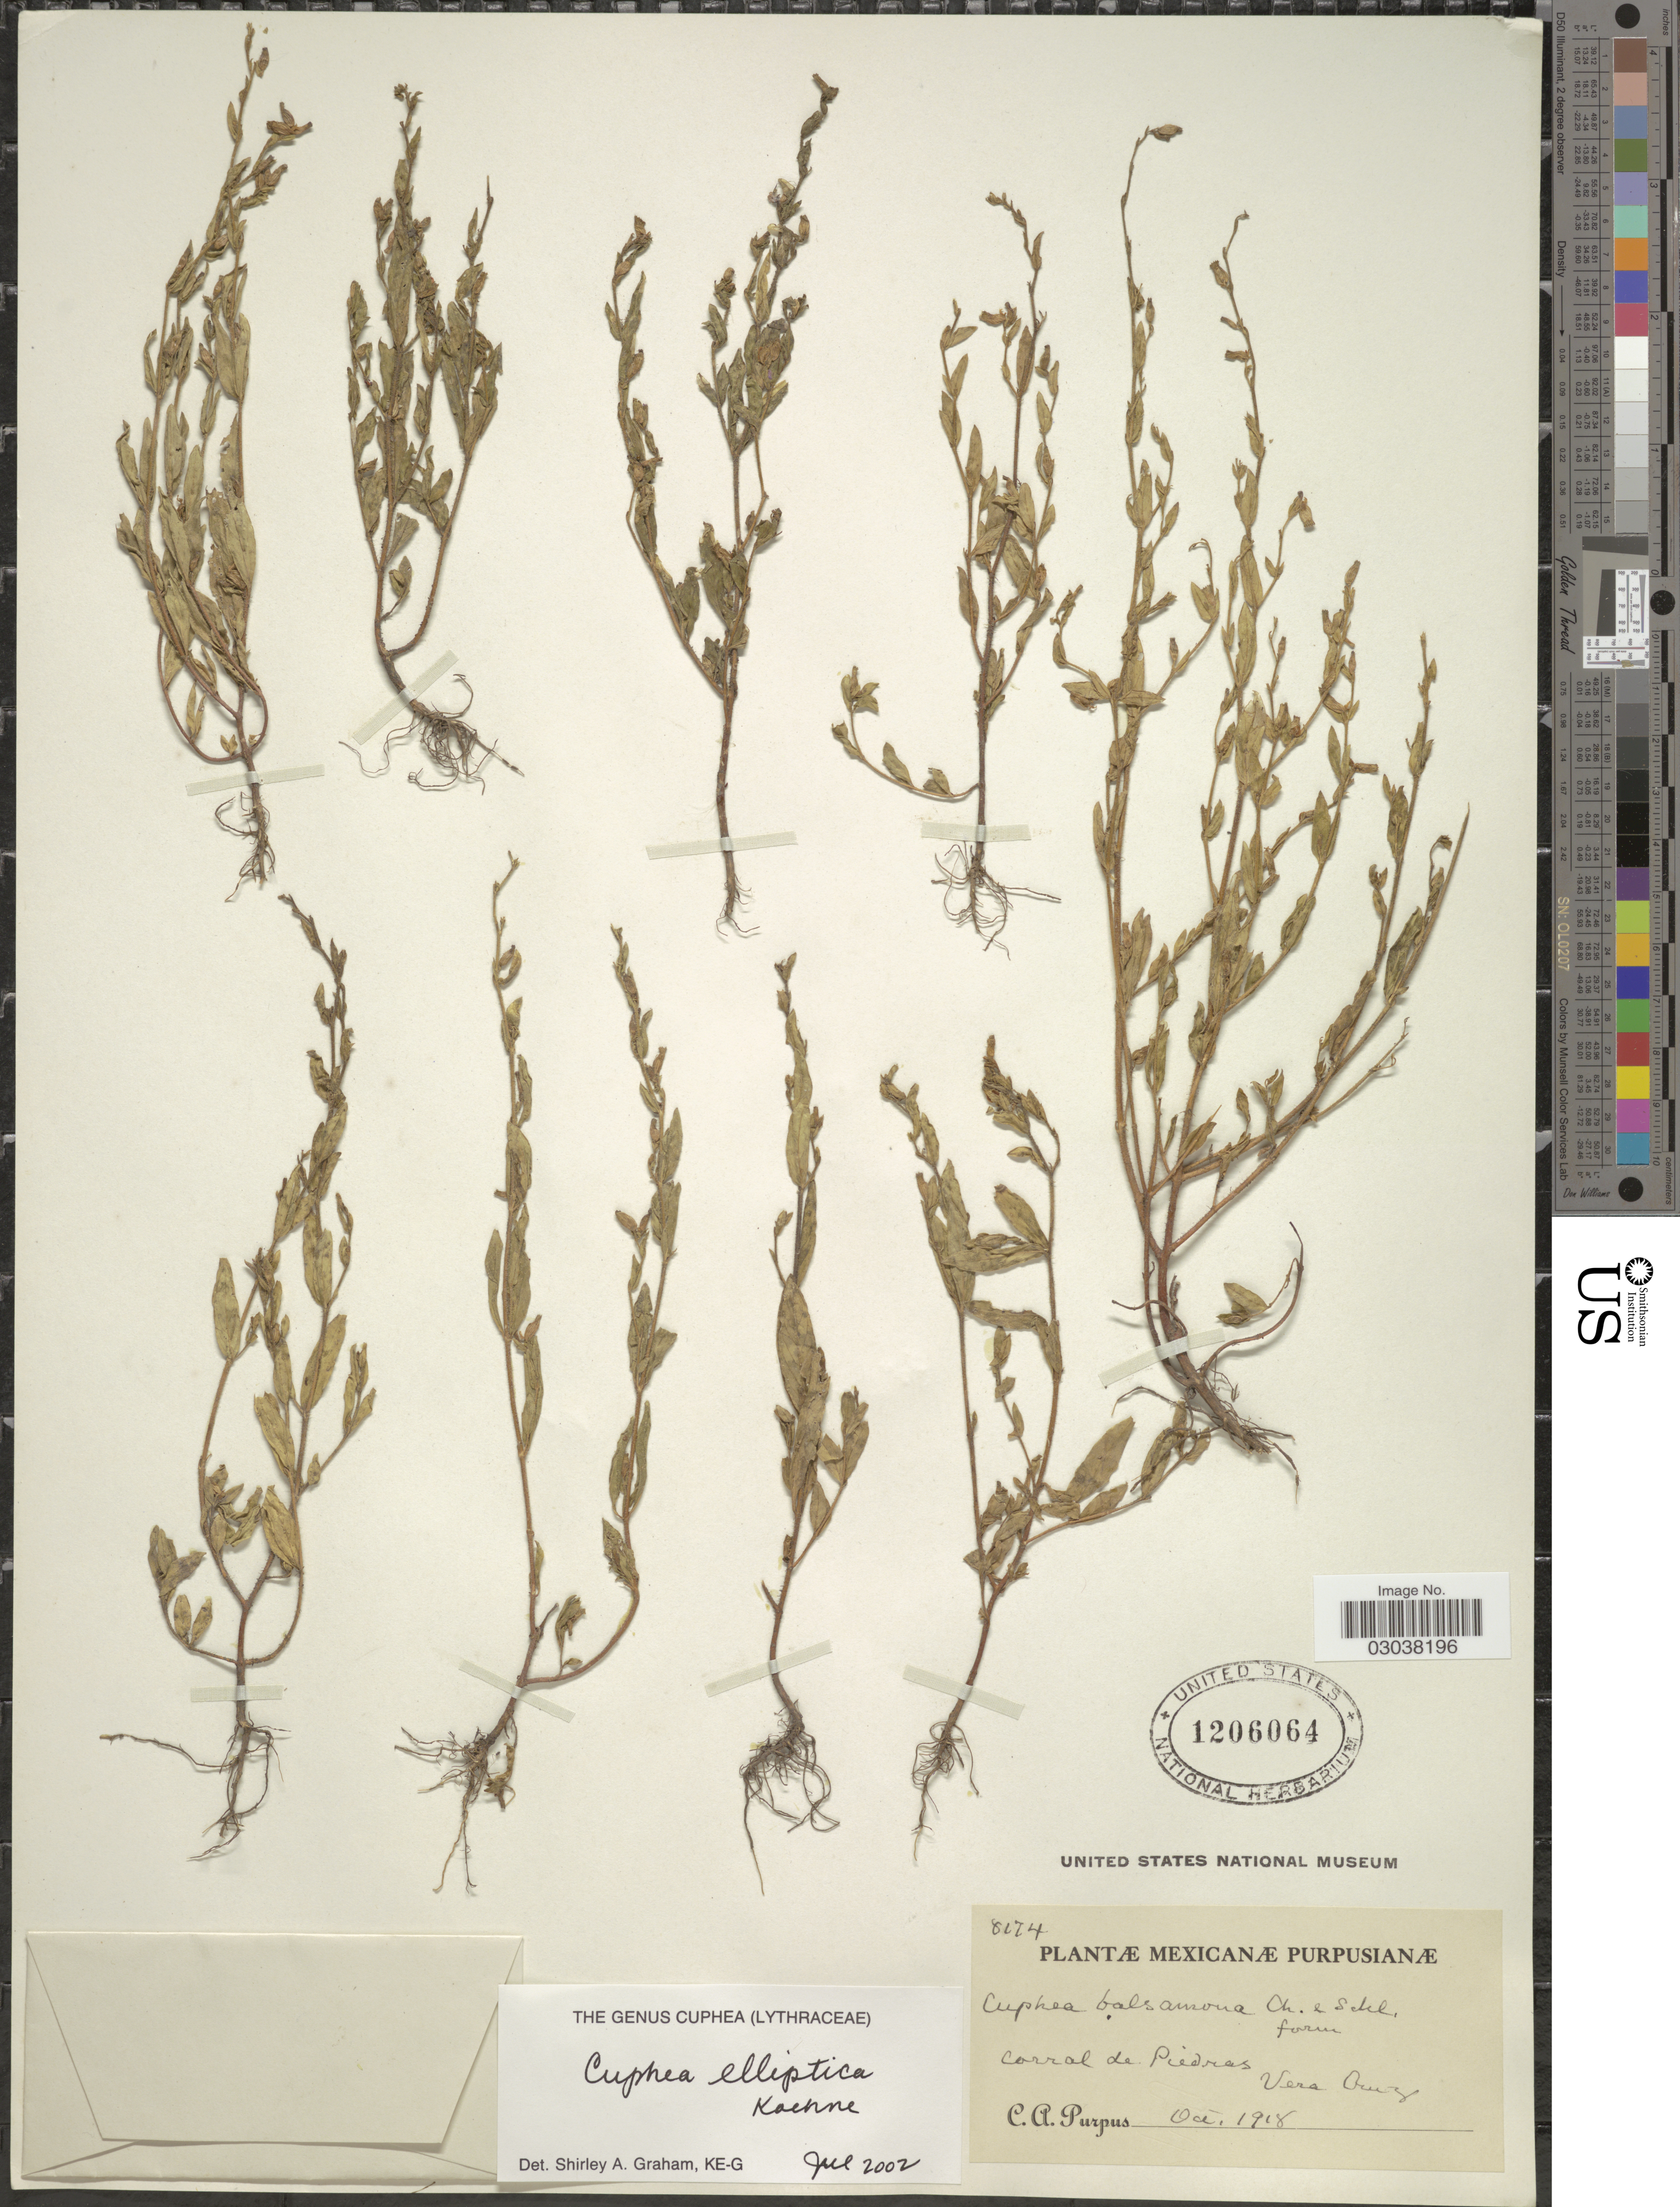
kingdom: Plantae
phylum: Tracheophyta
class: Magnoliopsida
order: Myrtales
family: Lythraceae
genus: Cuphea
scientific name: Cuphea elliptica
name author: Koehne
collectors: C. A. Purpus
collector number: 8174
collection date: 1918-10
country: Mexico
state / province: Veracruz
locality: Corral de Piedras, Vera Cruz.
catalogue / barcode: US 1206064